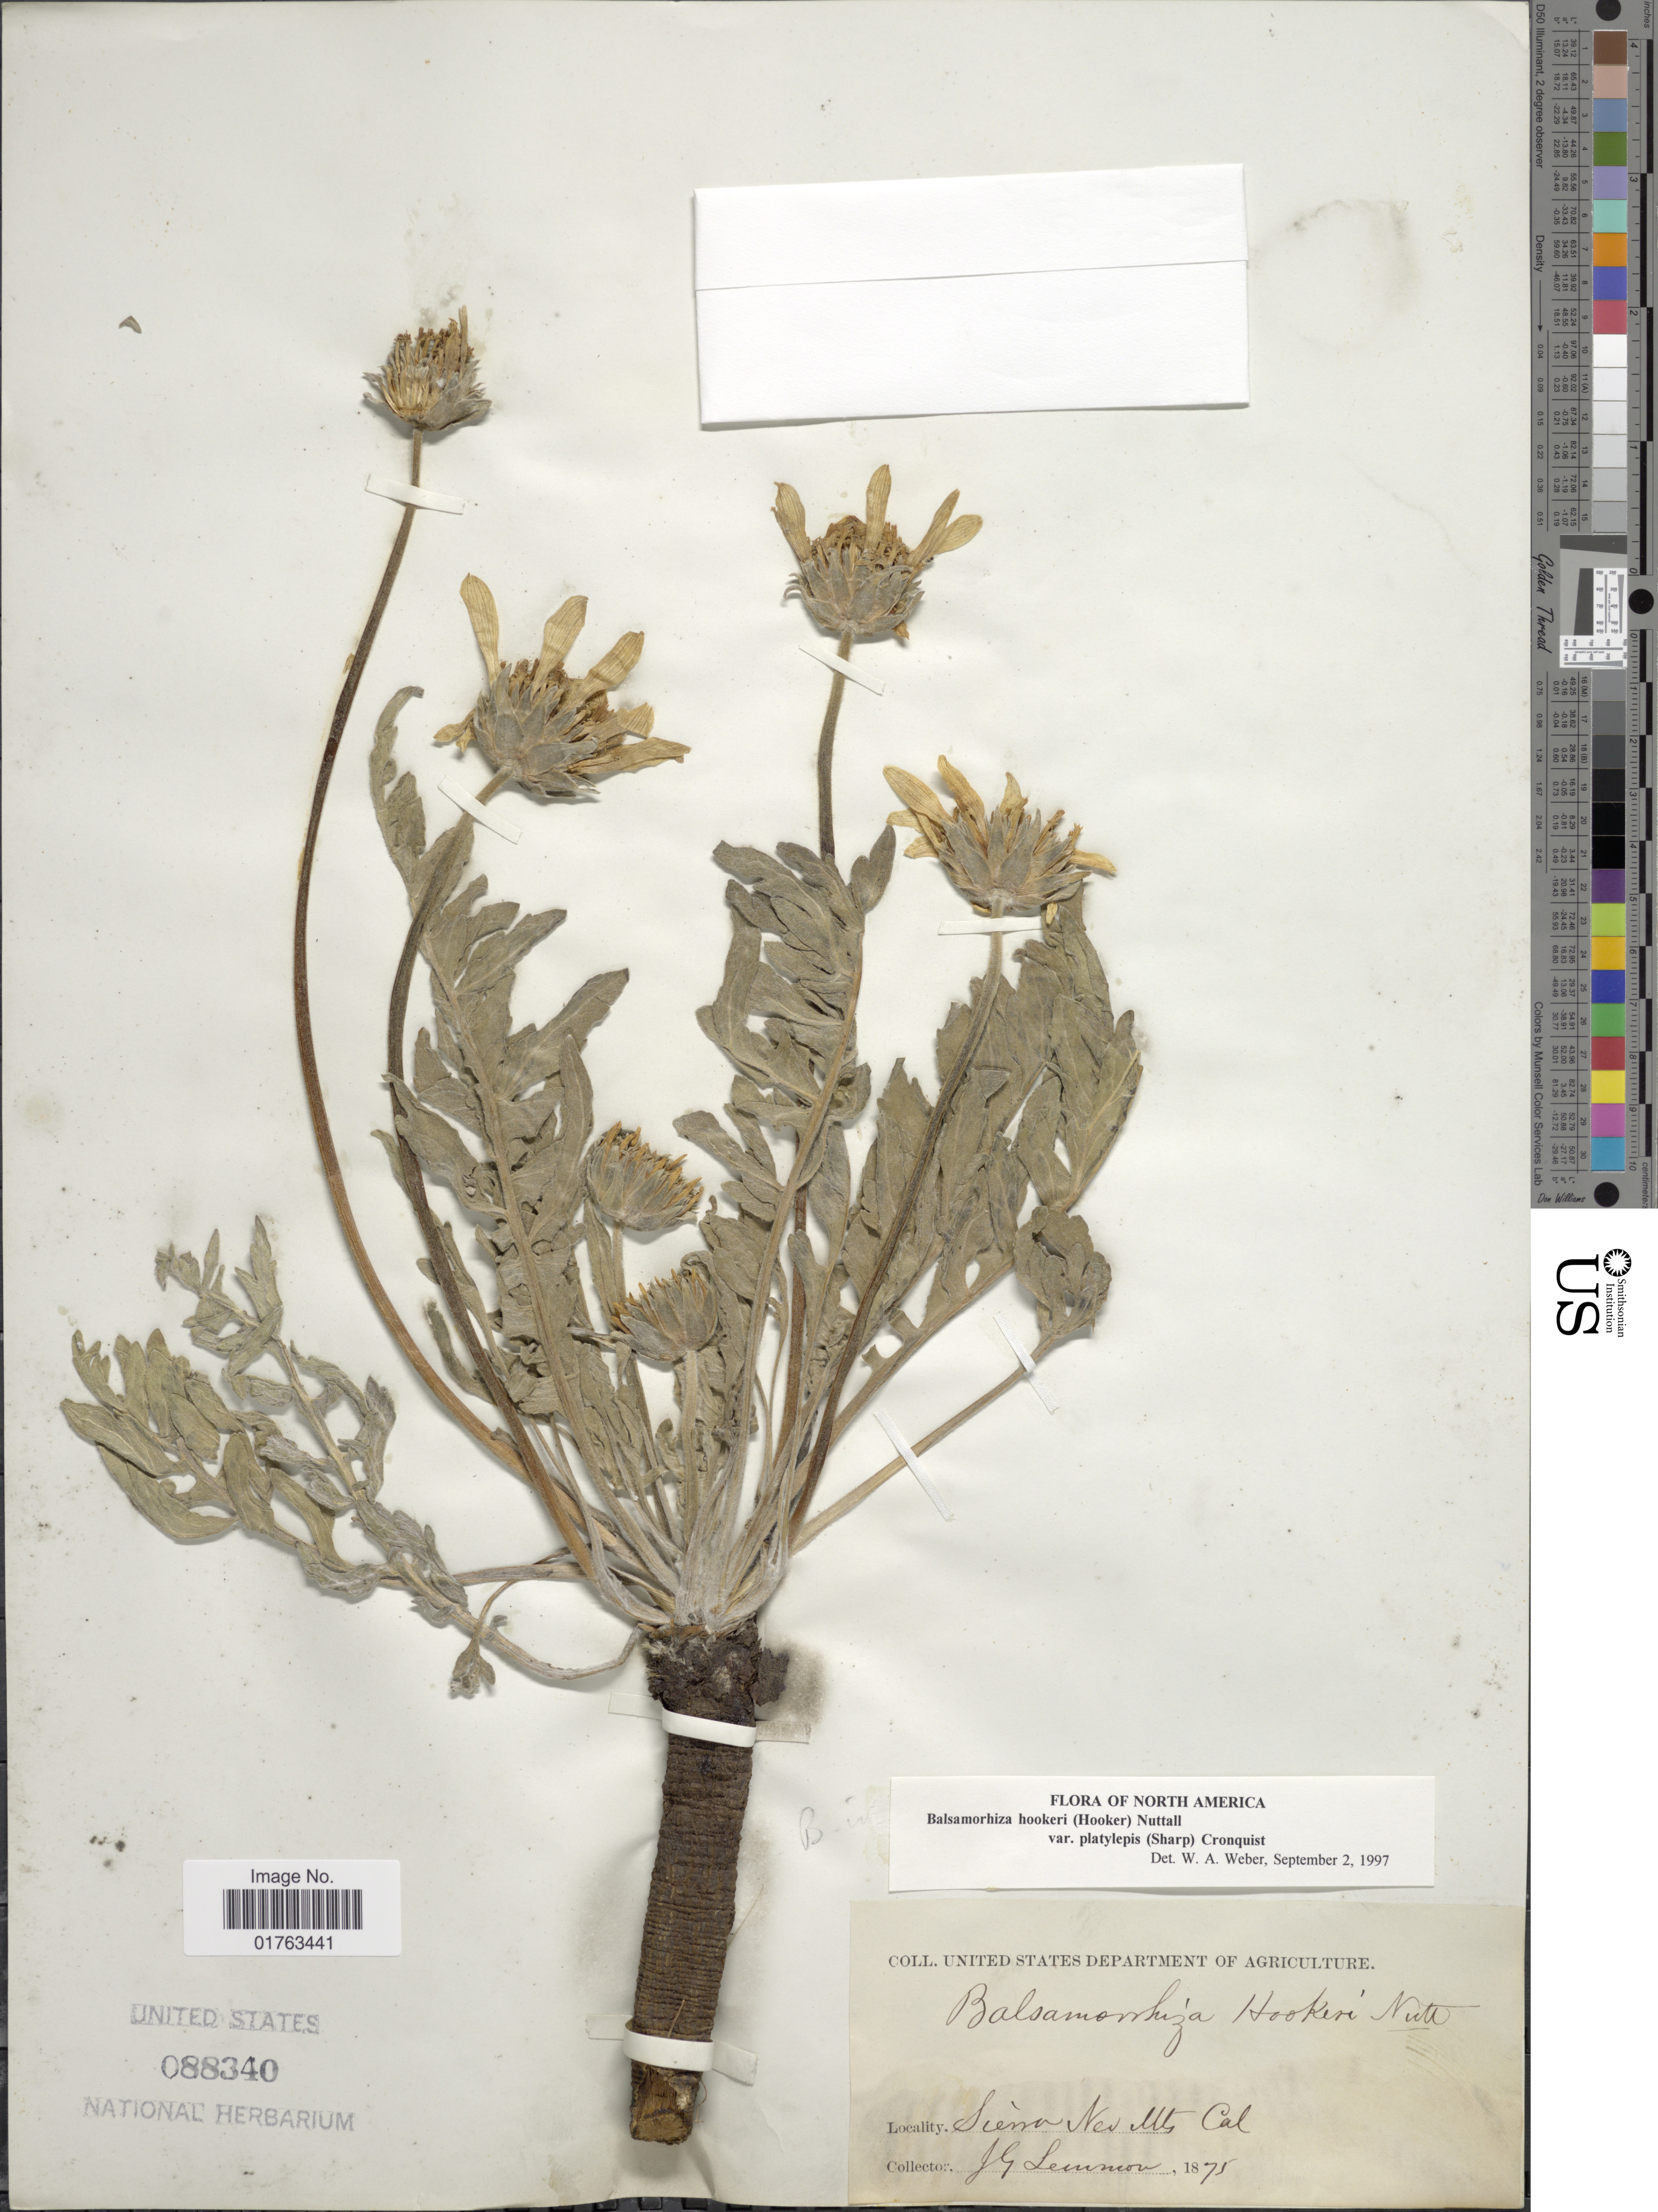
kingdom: Plantae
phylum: Tracheophyta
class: Magnoliopsida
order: Asterales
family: Asteraceae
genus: Balsamorhiza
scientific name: Balsamorhiza hookeri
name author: Nutt.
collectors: J. Lemmon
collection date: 1875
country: United States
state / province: California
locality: Sierra New Mts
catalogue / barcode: US 88340